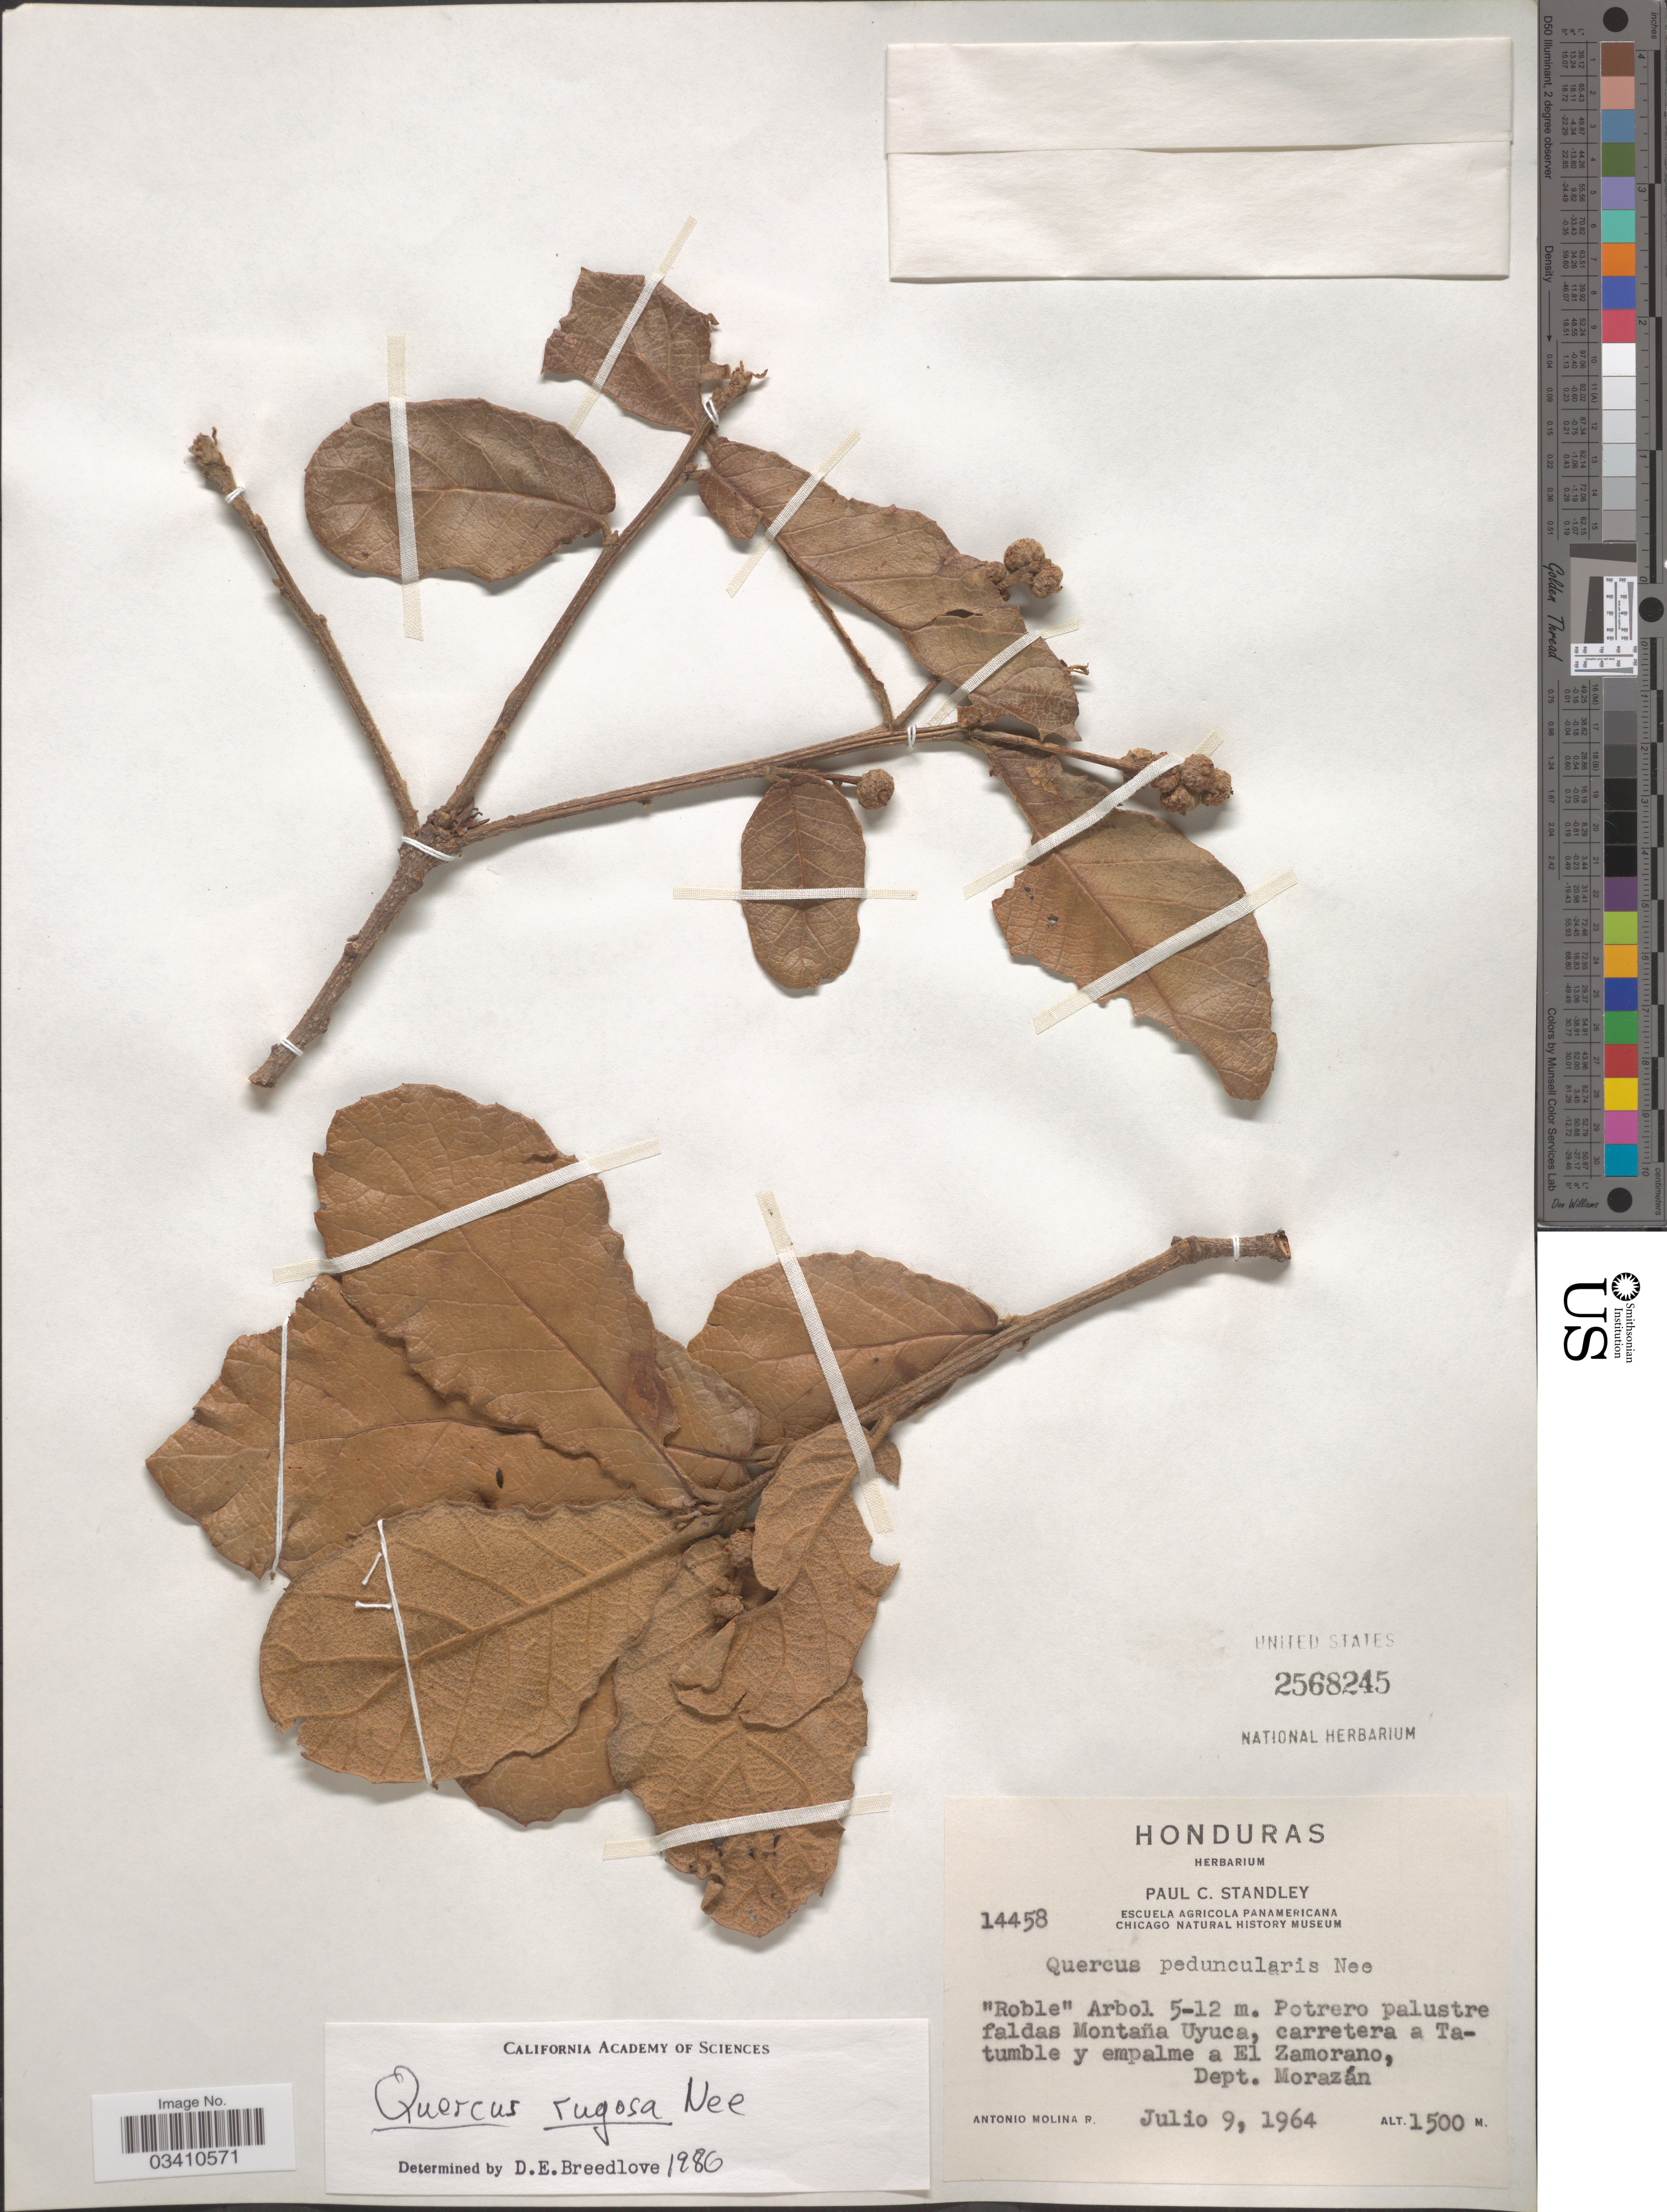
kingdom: Plantae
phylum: Tracheophyta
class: Magnoliopsida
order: Fagales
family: Fagaceae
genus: Quercus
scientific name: Quercus rugosa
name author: Née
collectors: A. Molina R.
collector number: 14458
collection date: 1964-07-09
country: Honduras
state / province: Fco. Morazán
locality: Montaña Uyuca, carretera a Tatumble y empalme a El Zamorano, Dept. Morazán.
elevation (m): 1500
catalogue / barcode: US 2568245